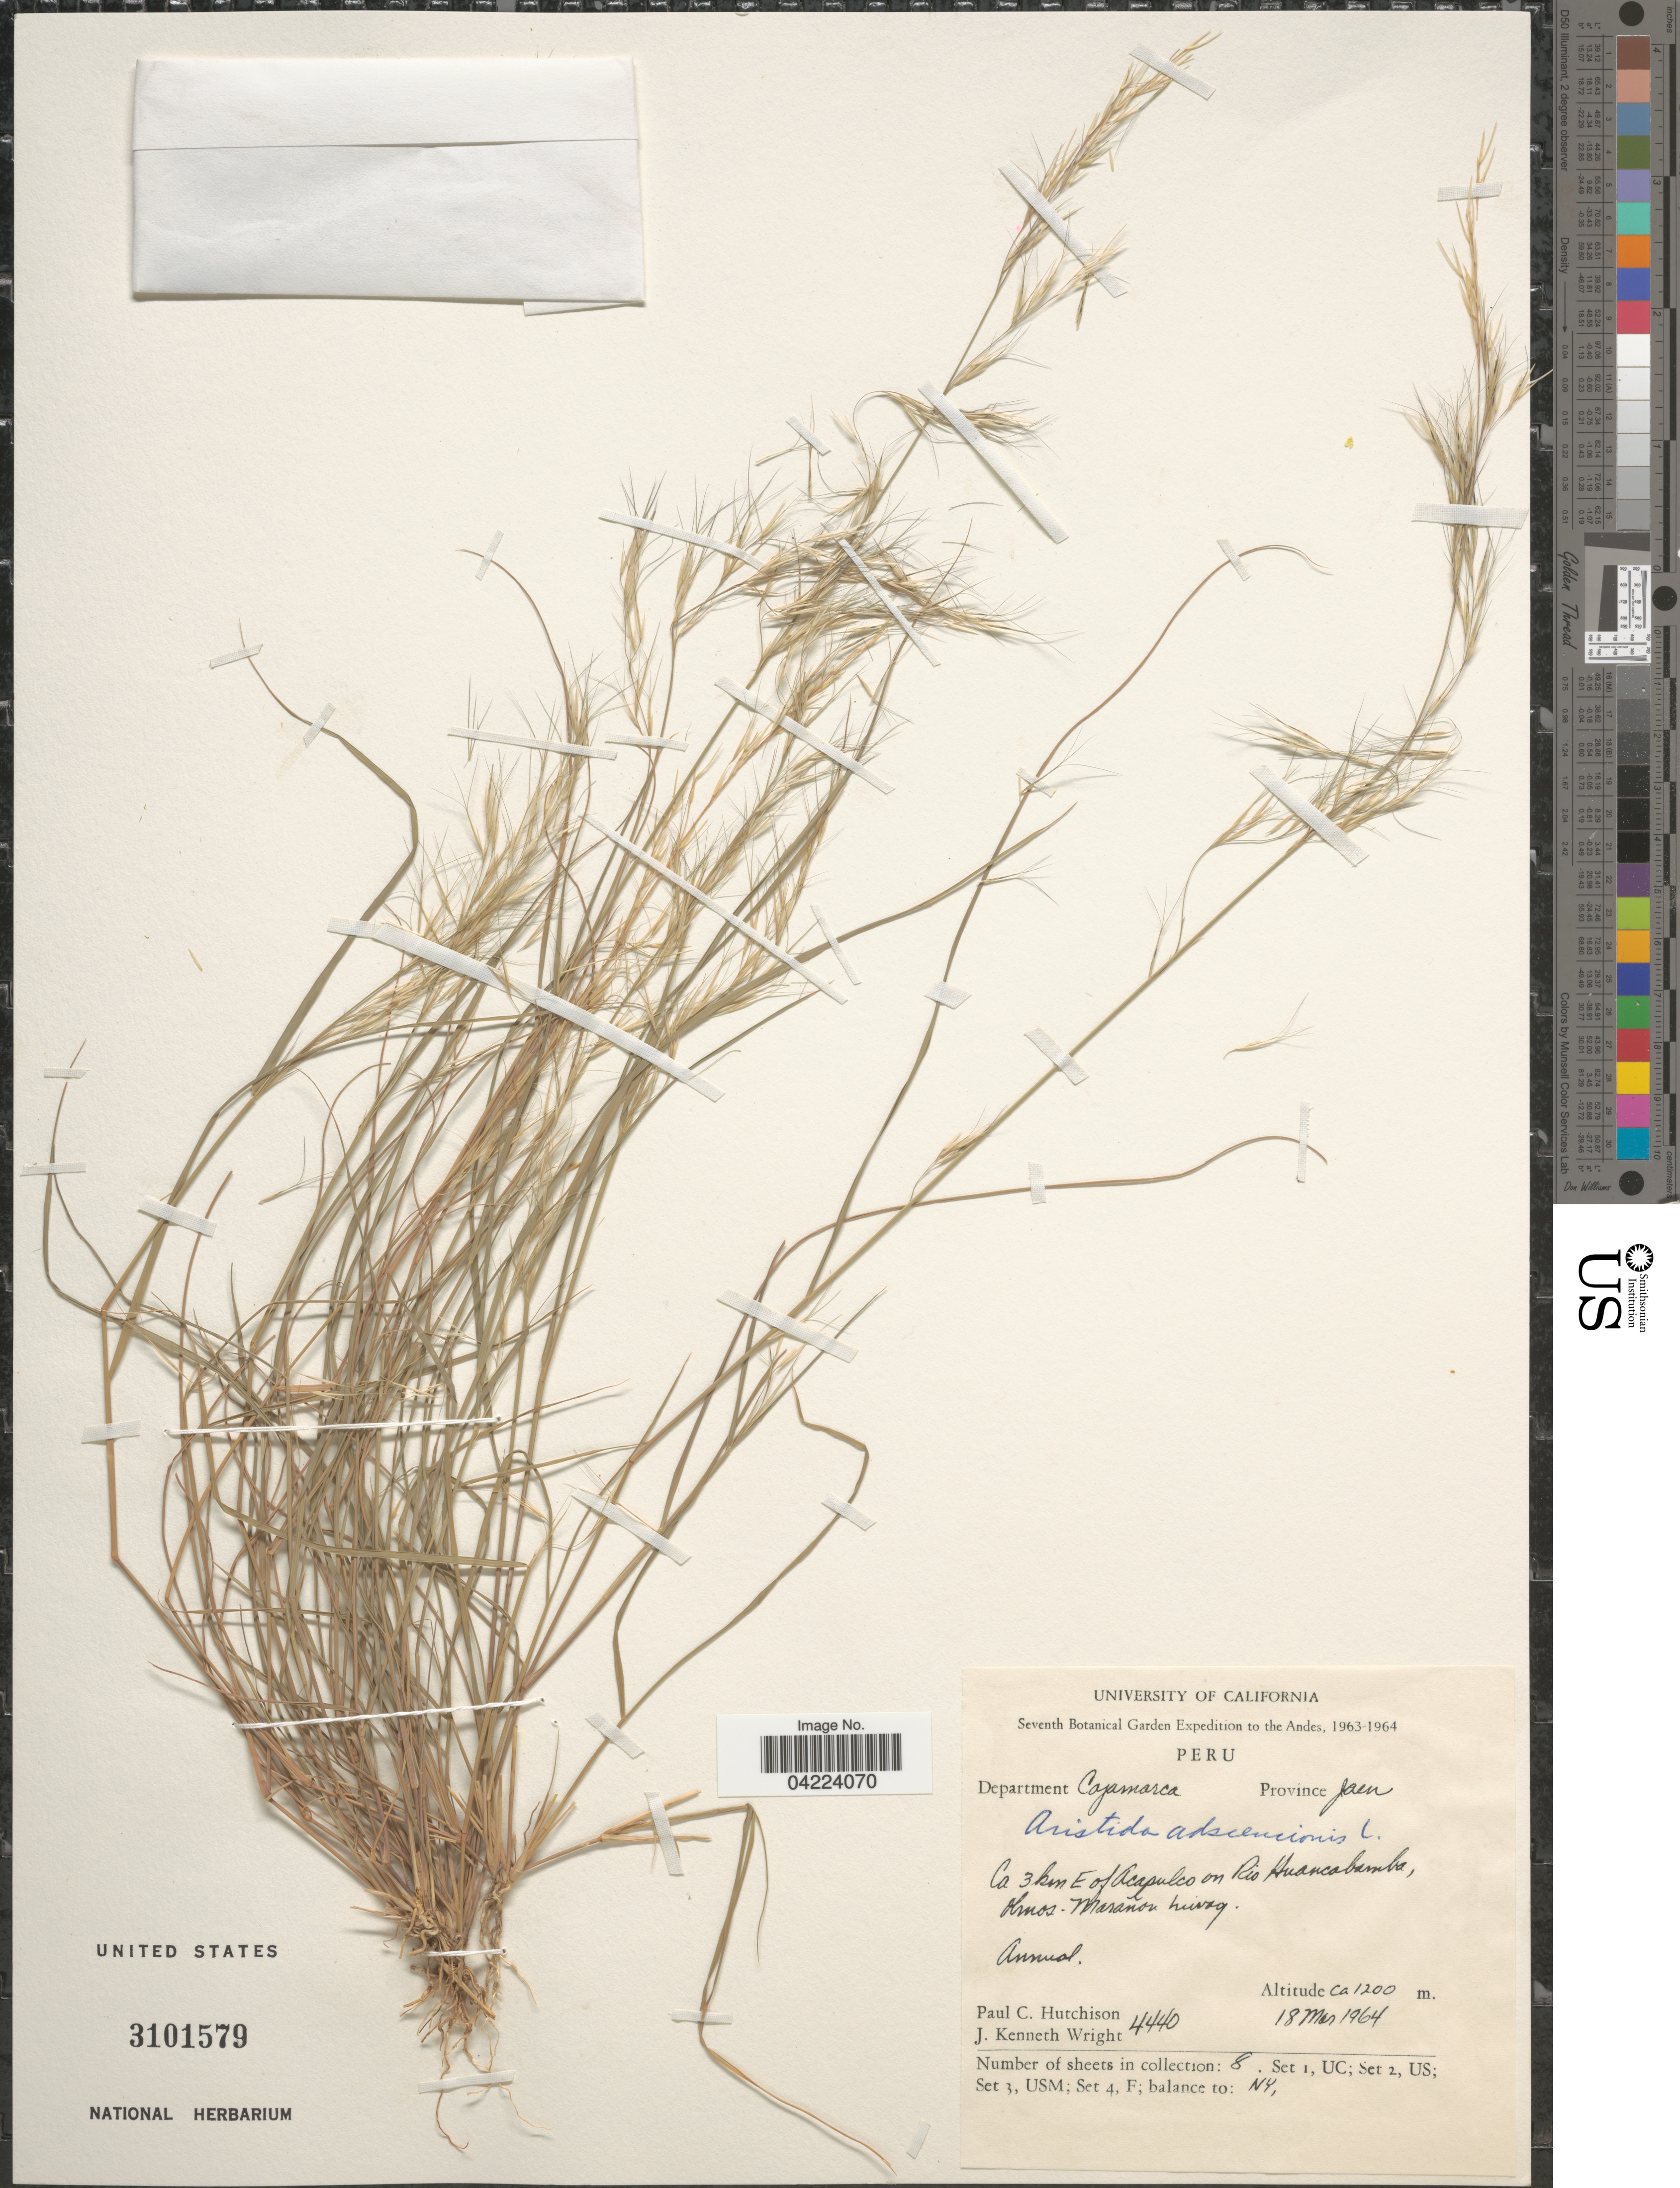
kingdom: Plantae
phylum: Tracheophyta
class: Liliopsida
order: Poales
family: Poaceae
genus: Aristida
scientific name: Aristida adscensionis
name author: L.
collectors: P. C. Hutchison & J. K. Wright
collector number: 4440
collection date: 1964-03-18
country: Peru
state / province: Cajamarca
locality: Ca. 3 km. E. of Acapulco on Río Huancabamba, Olmos-Marañon hiway., Province Jaen, Department Cajamarca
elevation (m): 1200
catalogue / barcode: US 3101579